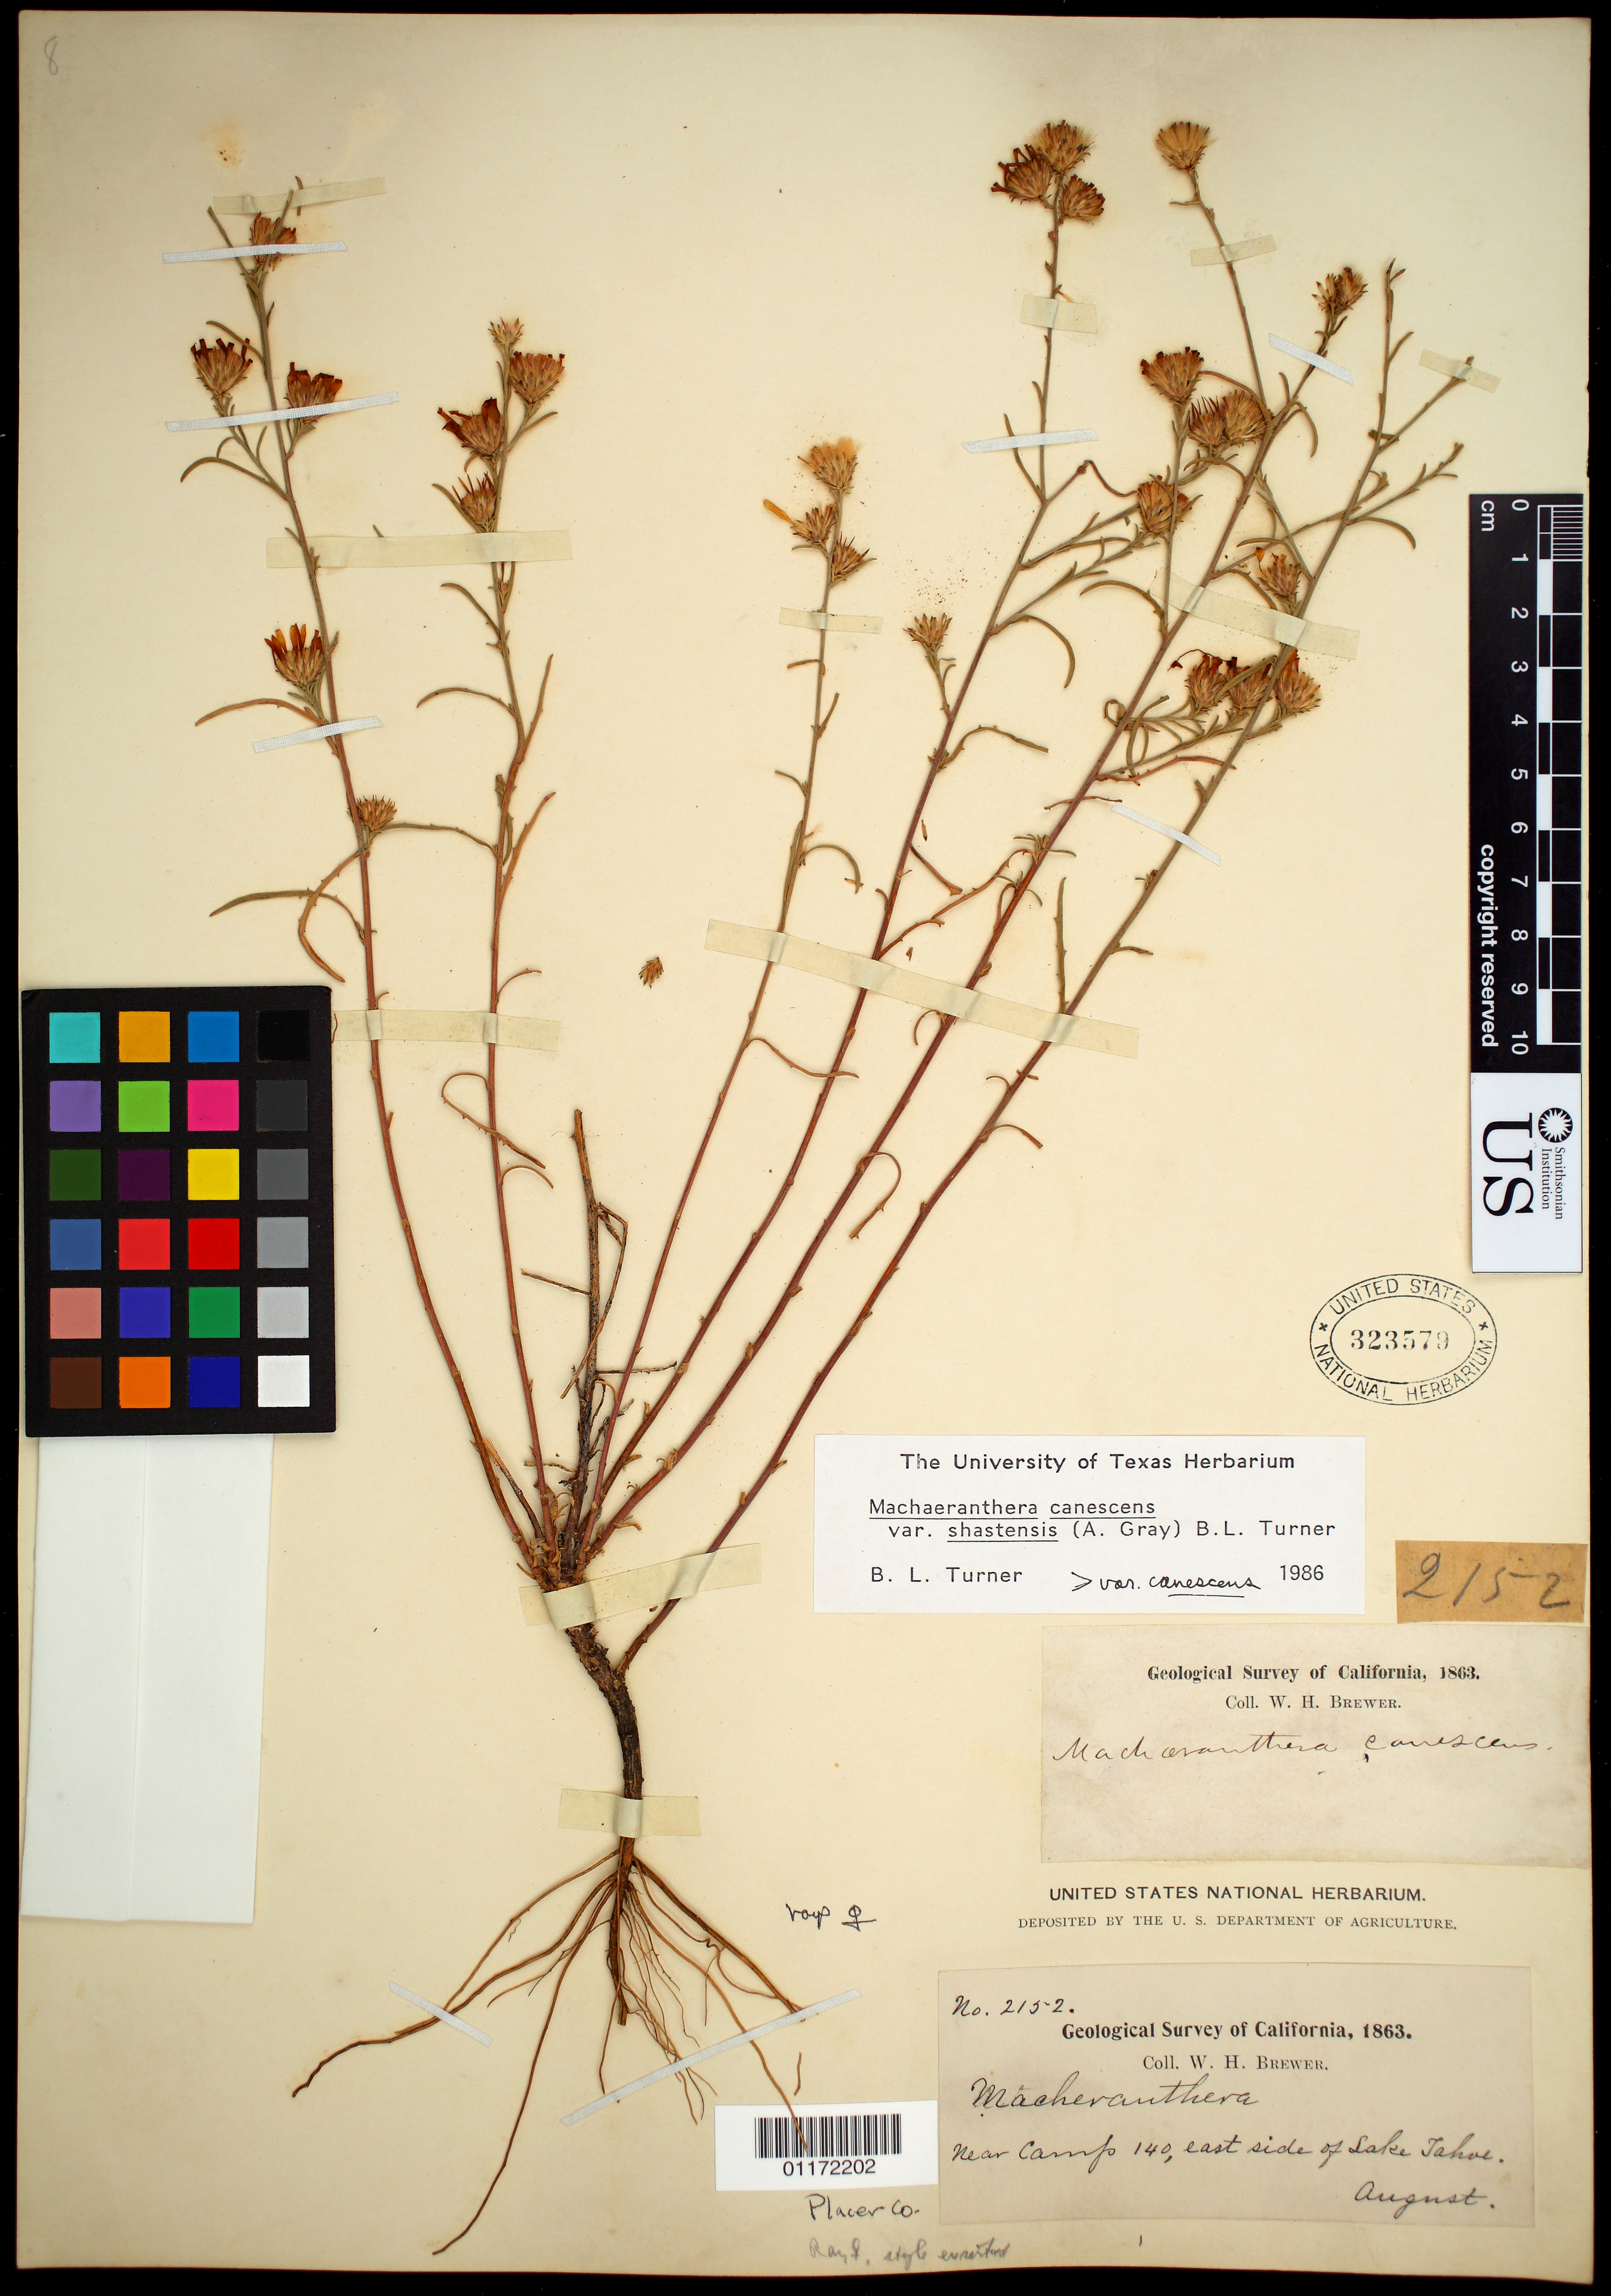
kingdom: Plantae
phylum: Tracheophyta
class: Magnoliopsida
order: Asterales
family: Asteraceae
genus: Machaeranthera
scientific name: Machaeranthera canescens var. shastensis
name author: (A. Gray) B.L. Turner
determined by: Turner, B. L.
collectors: W. H. Brewer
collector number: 2152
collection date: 1863-08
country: United States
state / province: California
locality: near Camp 140, east side of lake Tahoe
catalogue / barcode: US 323579